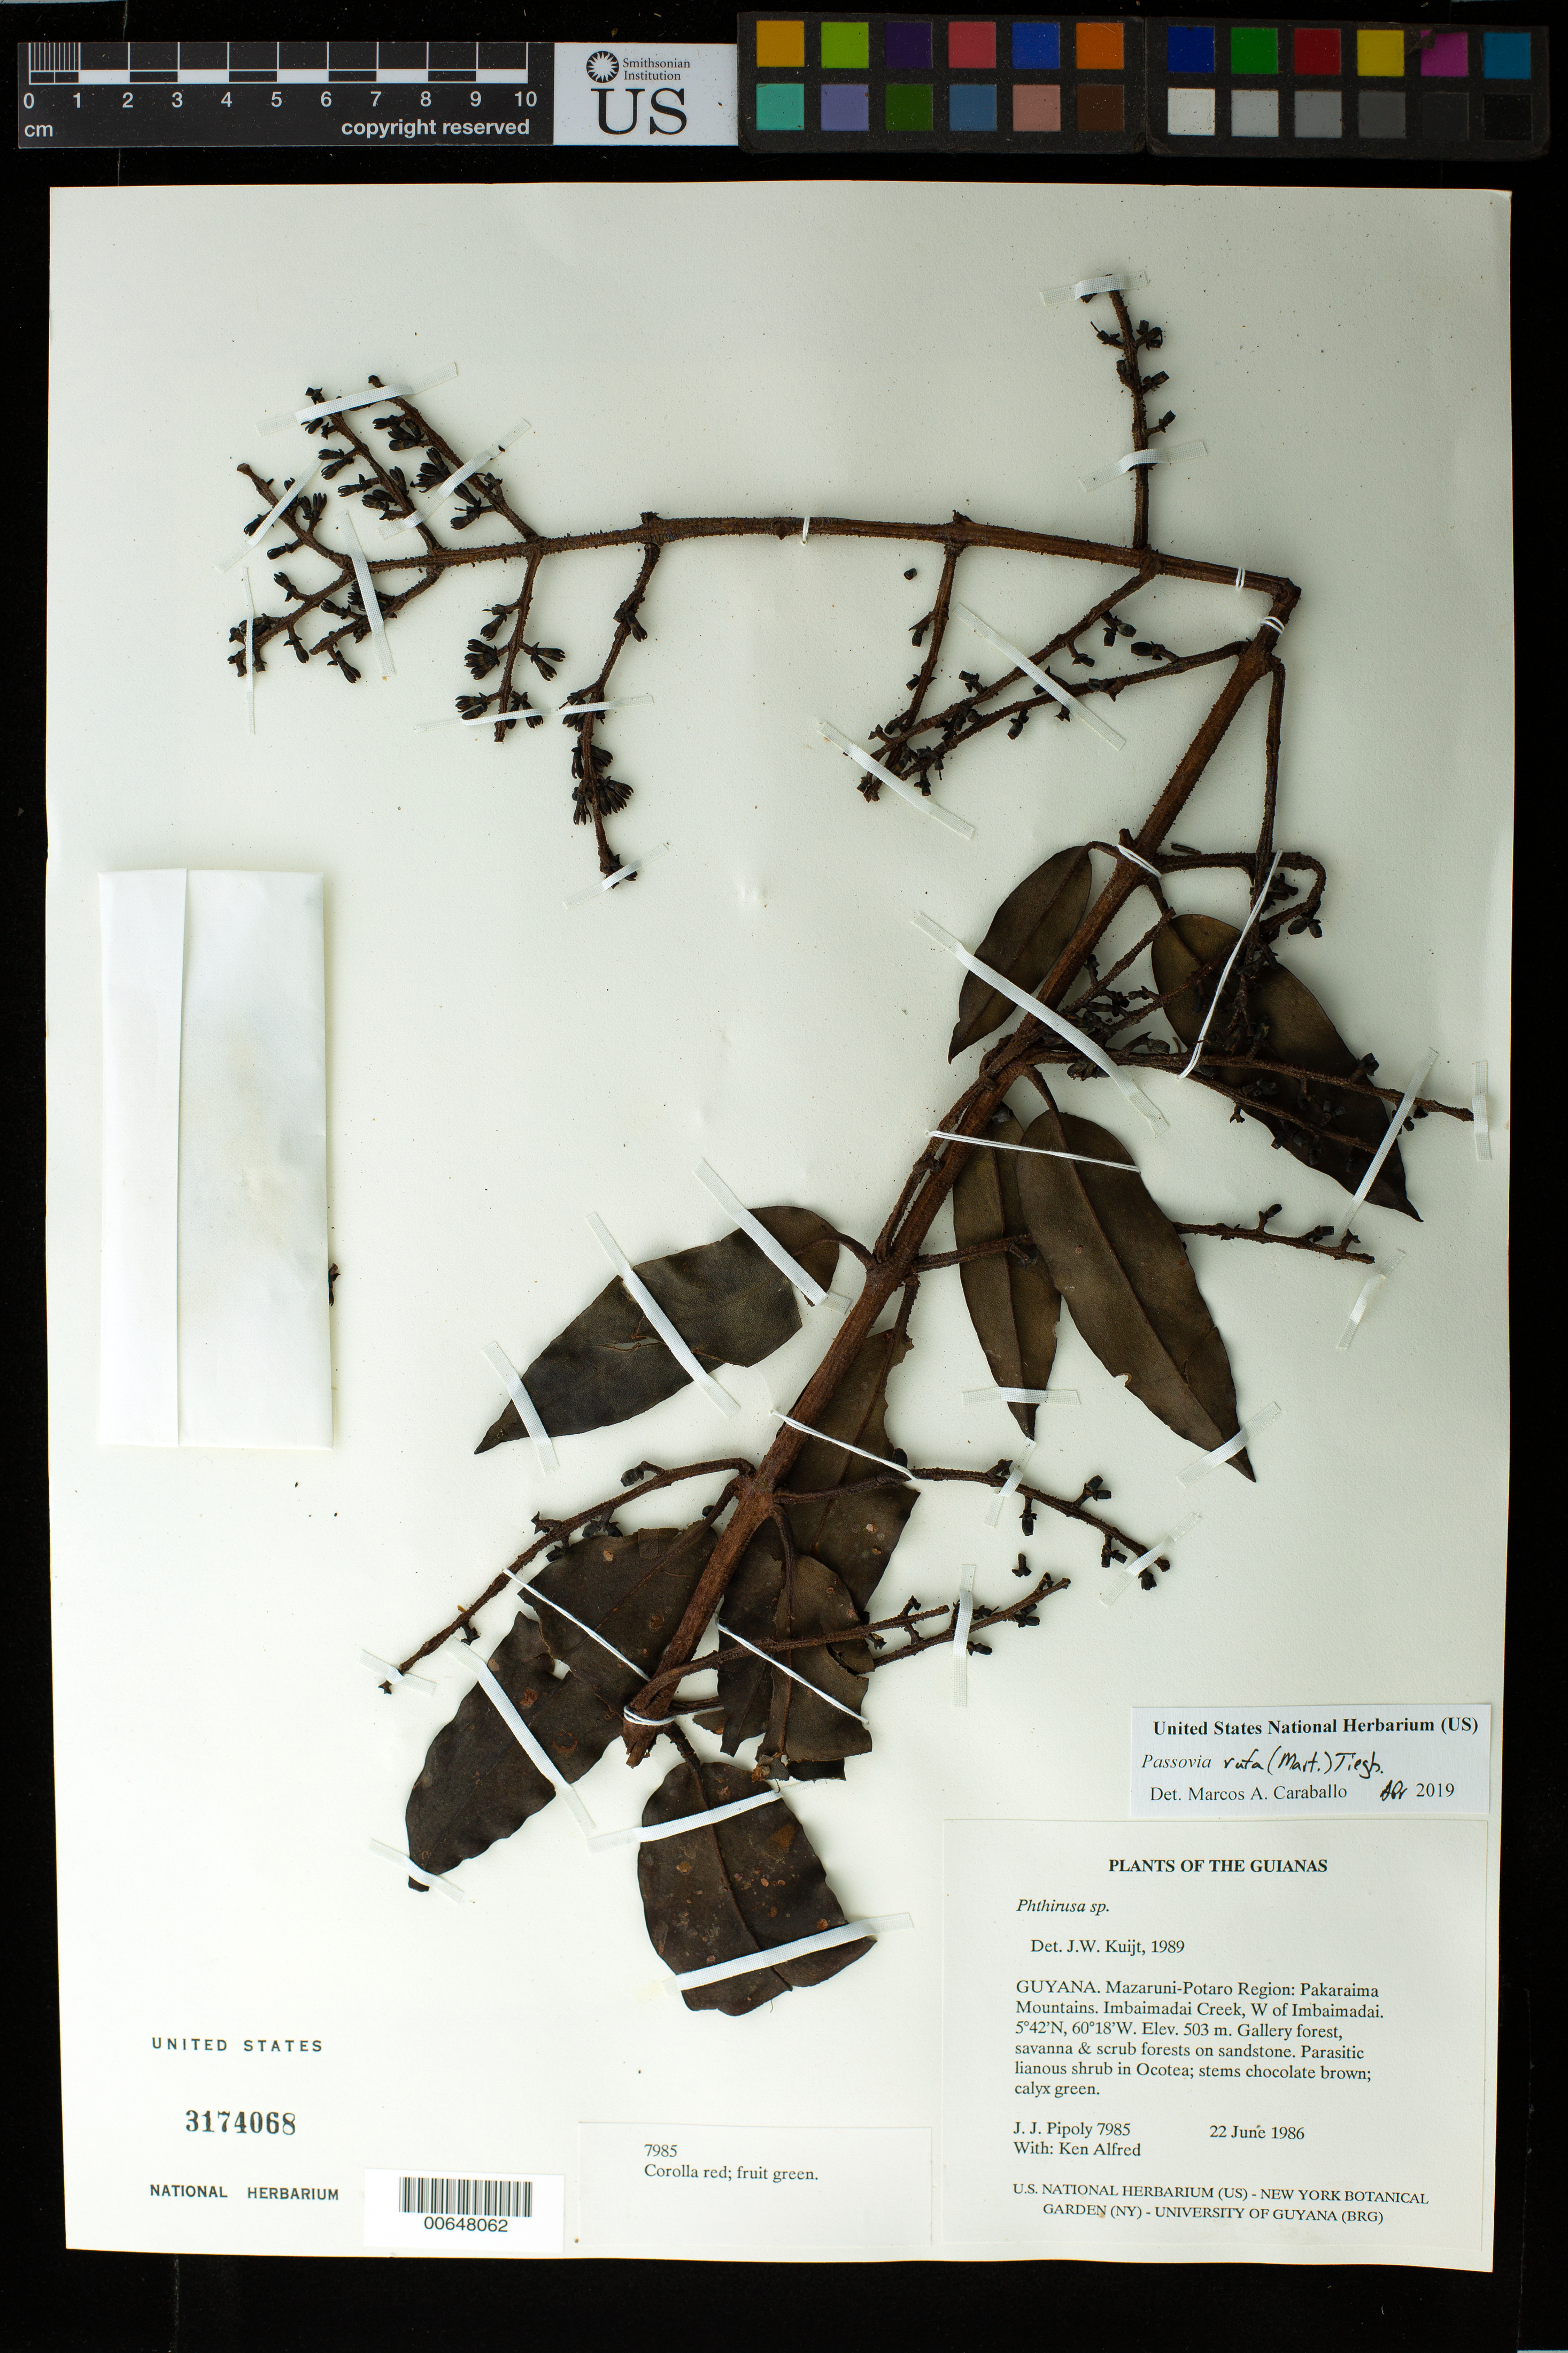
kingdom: Plantae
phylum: Tracheophyta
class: Magnoliopsida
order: Santalales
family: Loranthaceae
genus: Passovia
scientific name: Passovia rufa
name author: (Mart.) Kuijt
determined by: Caraballo-Ortiz, Marcos A., (MISS), University of Mississippi (UNITED STATES)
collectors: J. J. Pipoly & K. Alfred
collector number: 7985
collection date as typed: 22 June 1986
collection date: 1986-06-22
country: Guyana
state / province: Cuyuni-Mazaruni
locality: Pakaraima Mts. Imbaimadai Creek, W of Imbaimadai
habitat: Gallery forest, savanna and scrub forests on sandstone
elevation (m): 503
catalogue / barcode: US 3174068